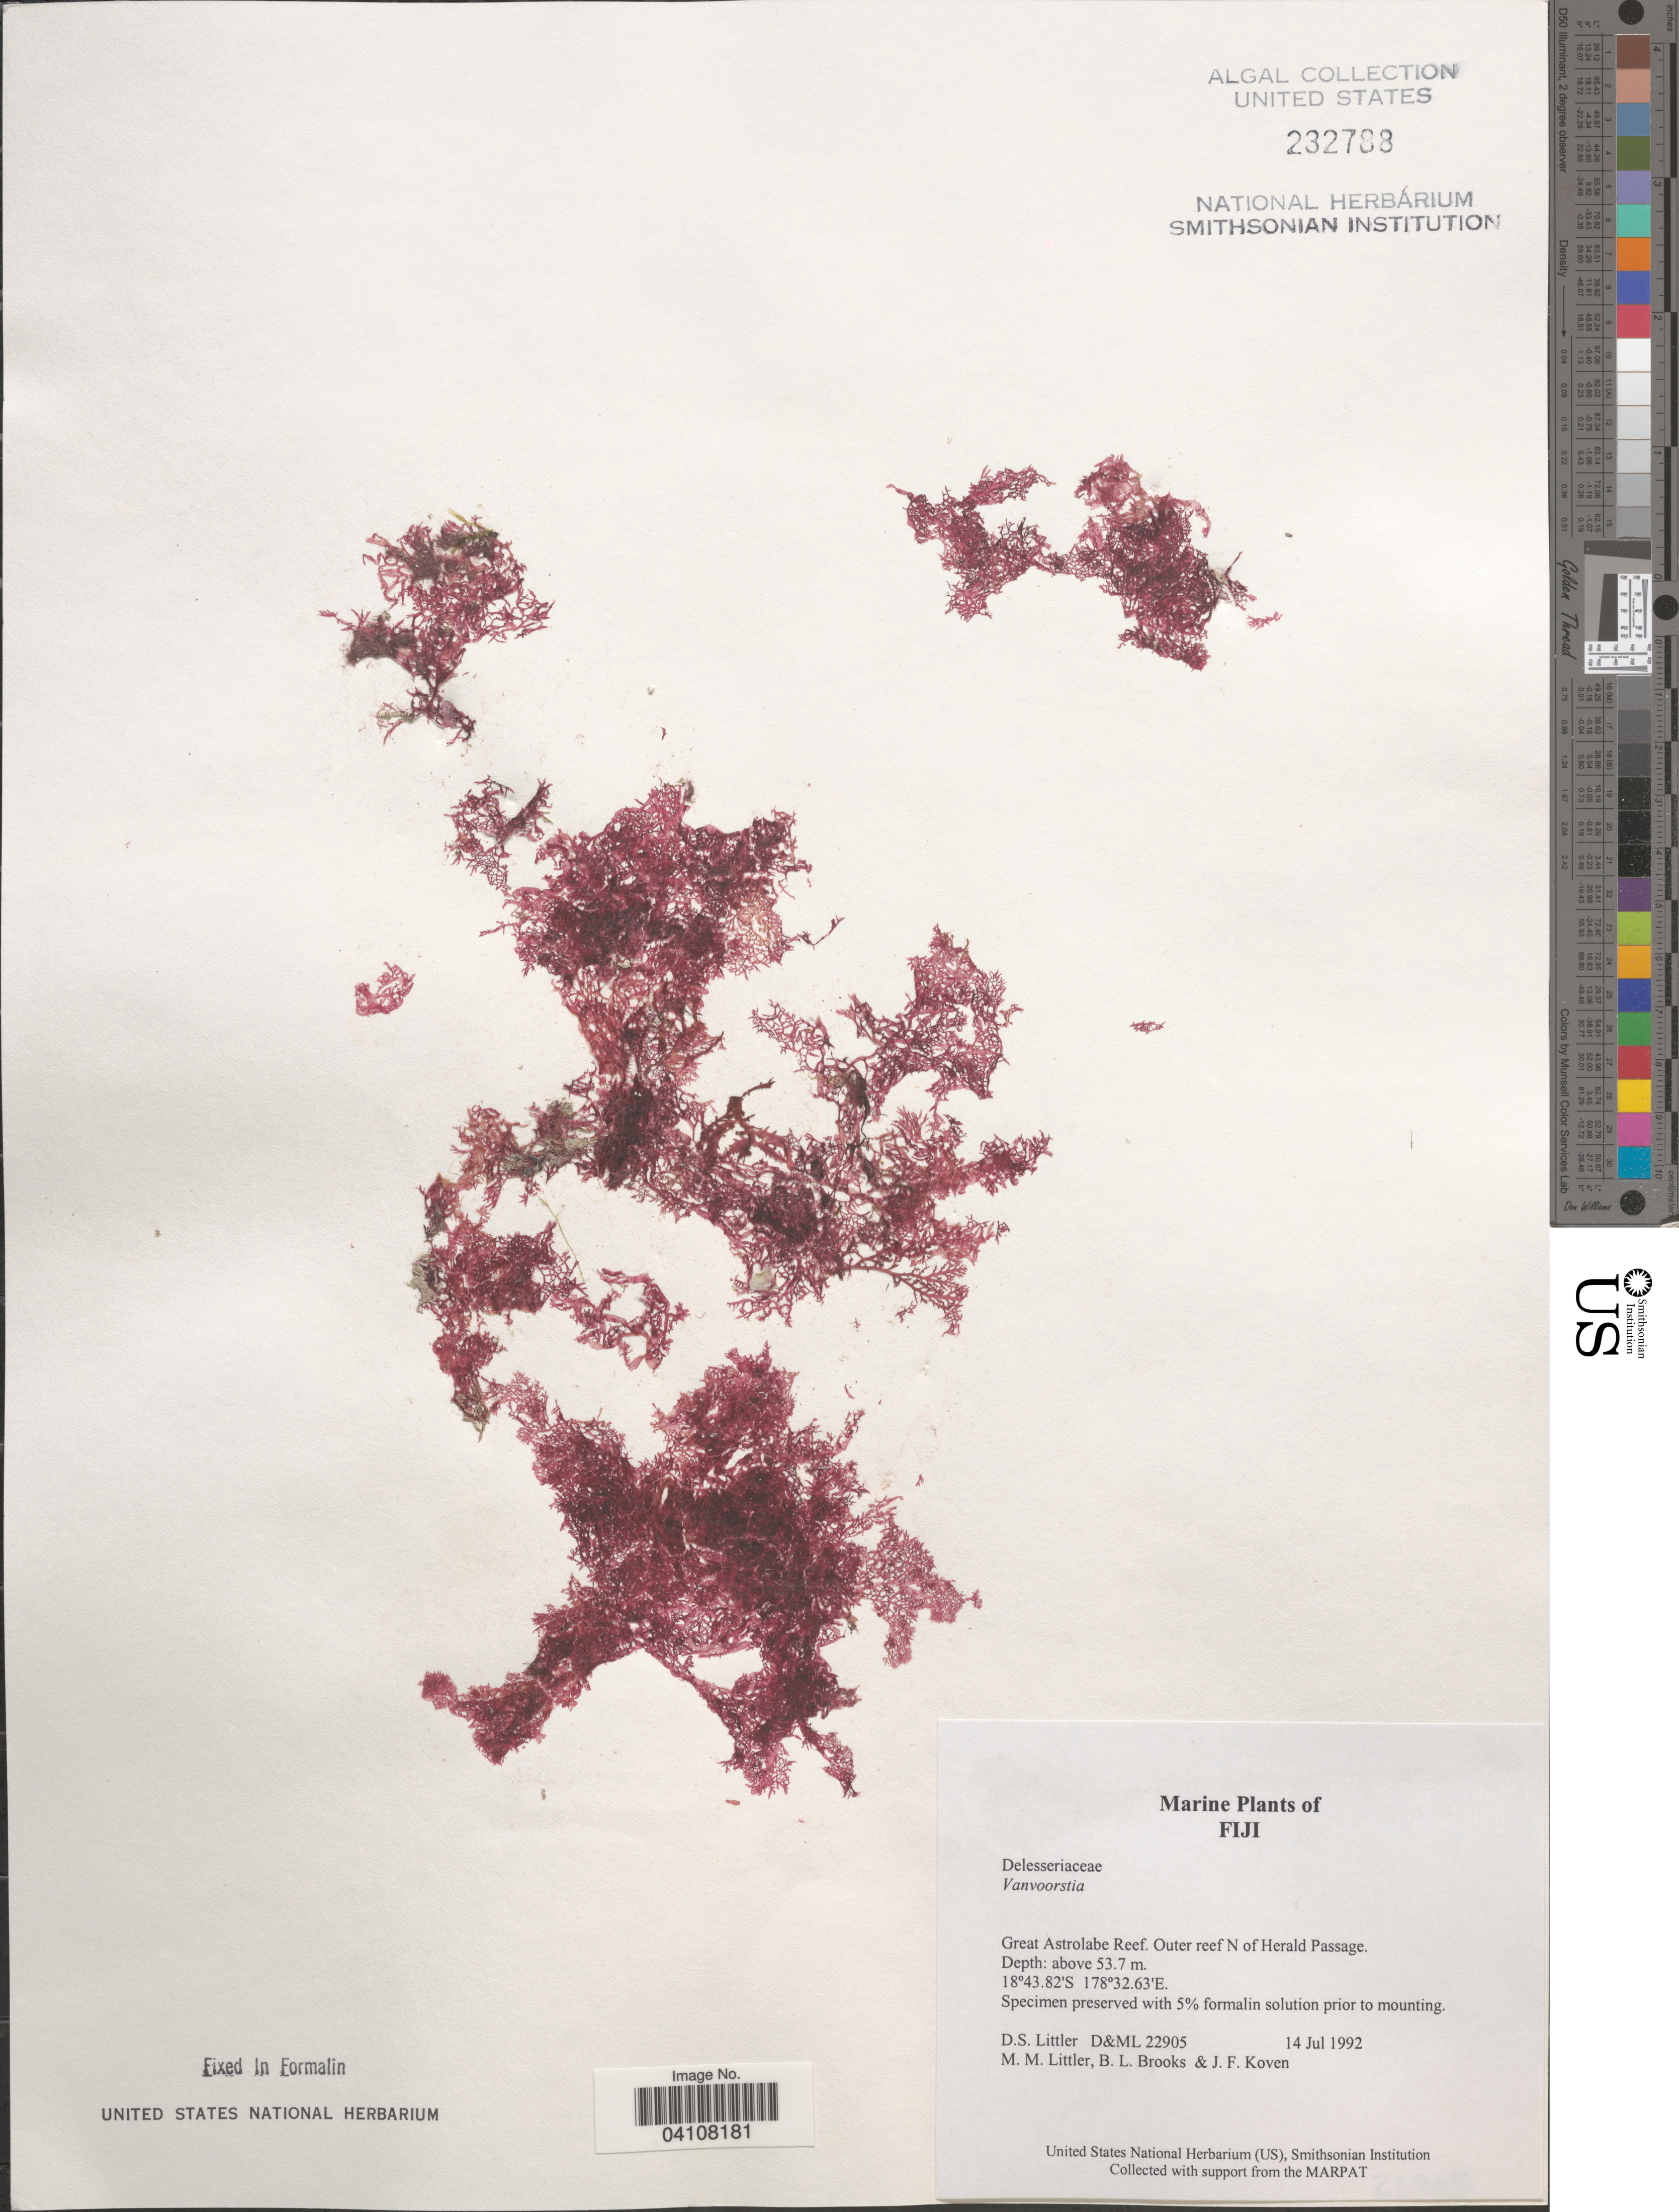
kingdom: Plantae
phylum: Rhodophyta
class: Florideophyceae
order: Ceramiales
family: Delesseriaceae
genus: Vanvoorstia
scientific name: Vanvoorstia sp.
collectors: D. S. Littler, B. Brooks & J. Koven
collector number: D&ML22905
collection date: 1992-07-14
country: Fiji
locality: Great Astrolabe Reef. Outer reef N of Herald Passage.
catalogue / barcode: US 232788